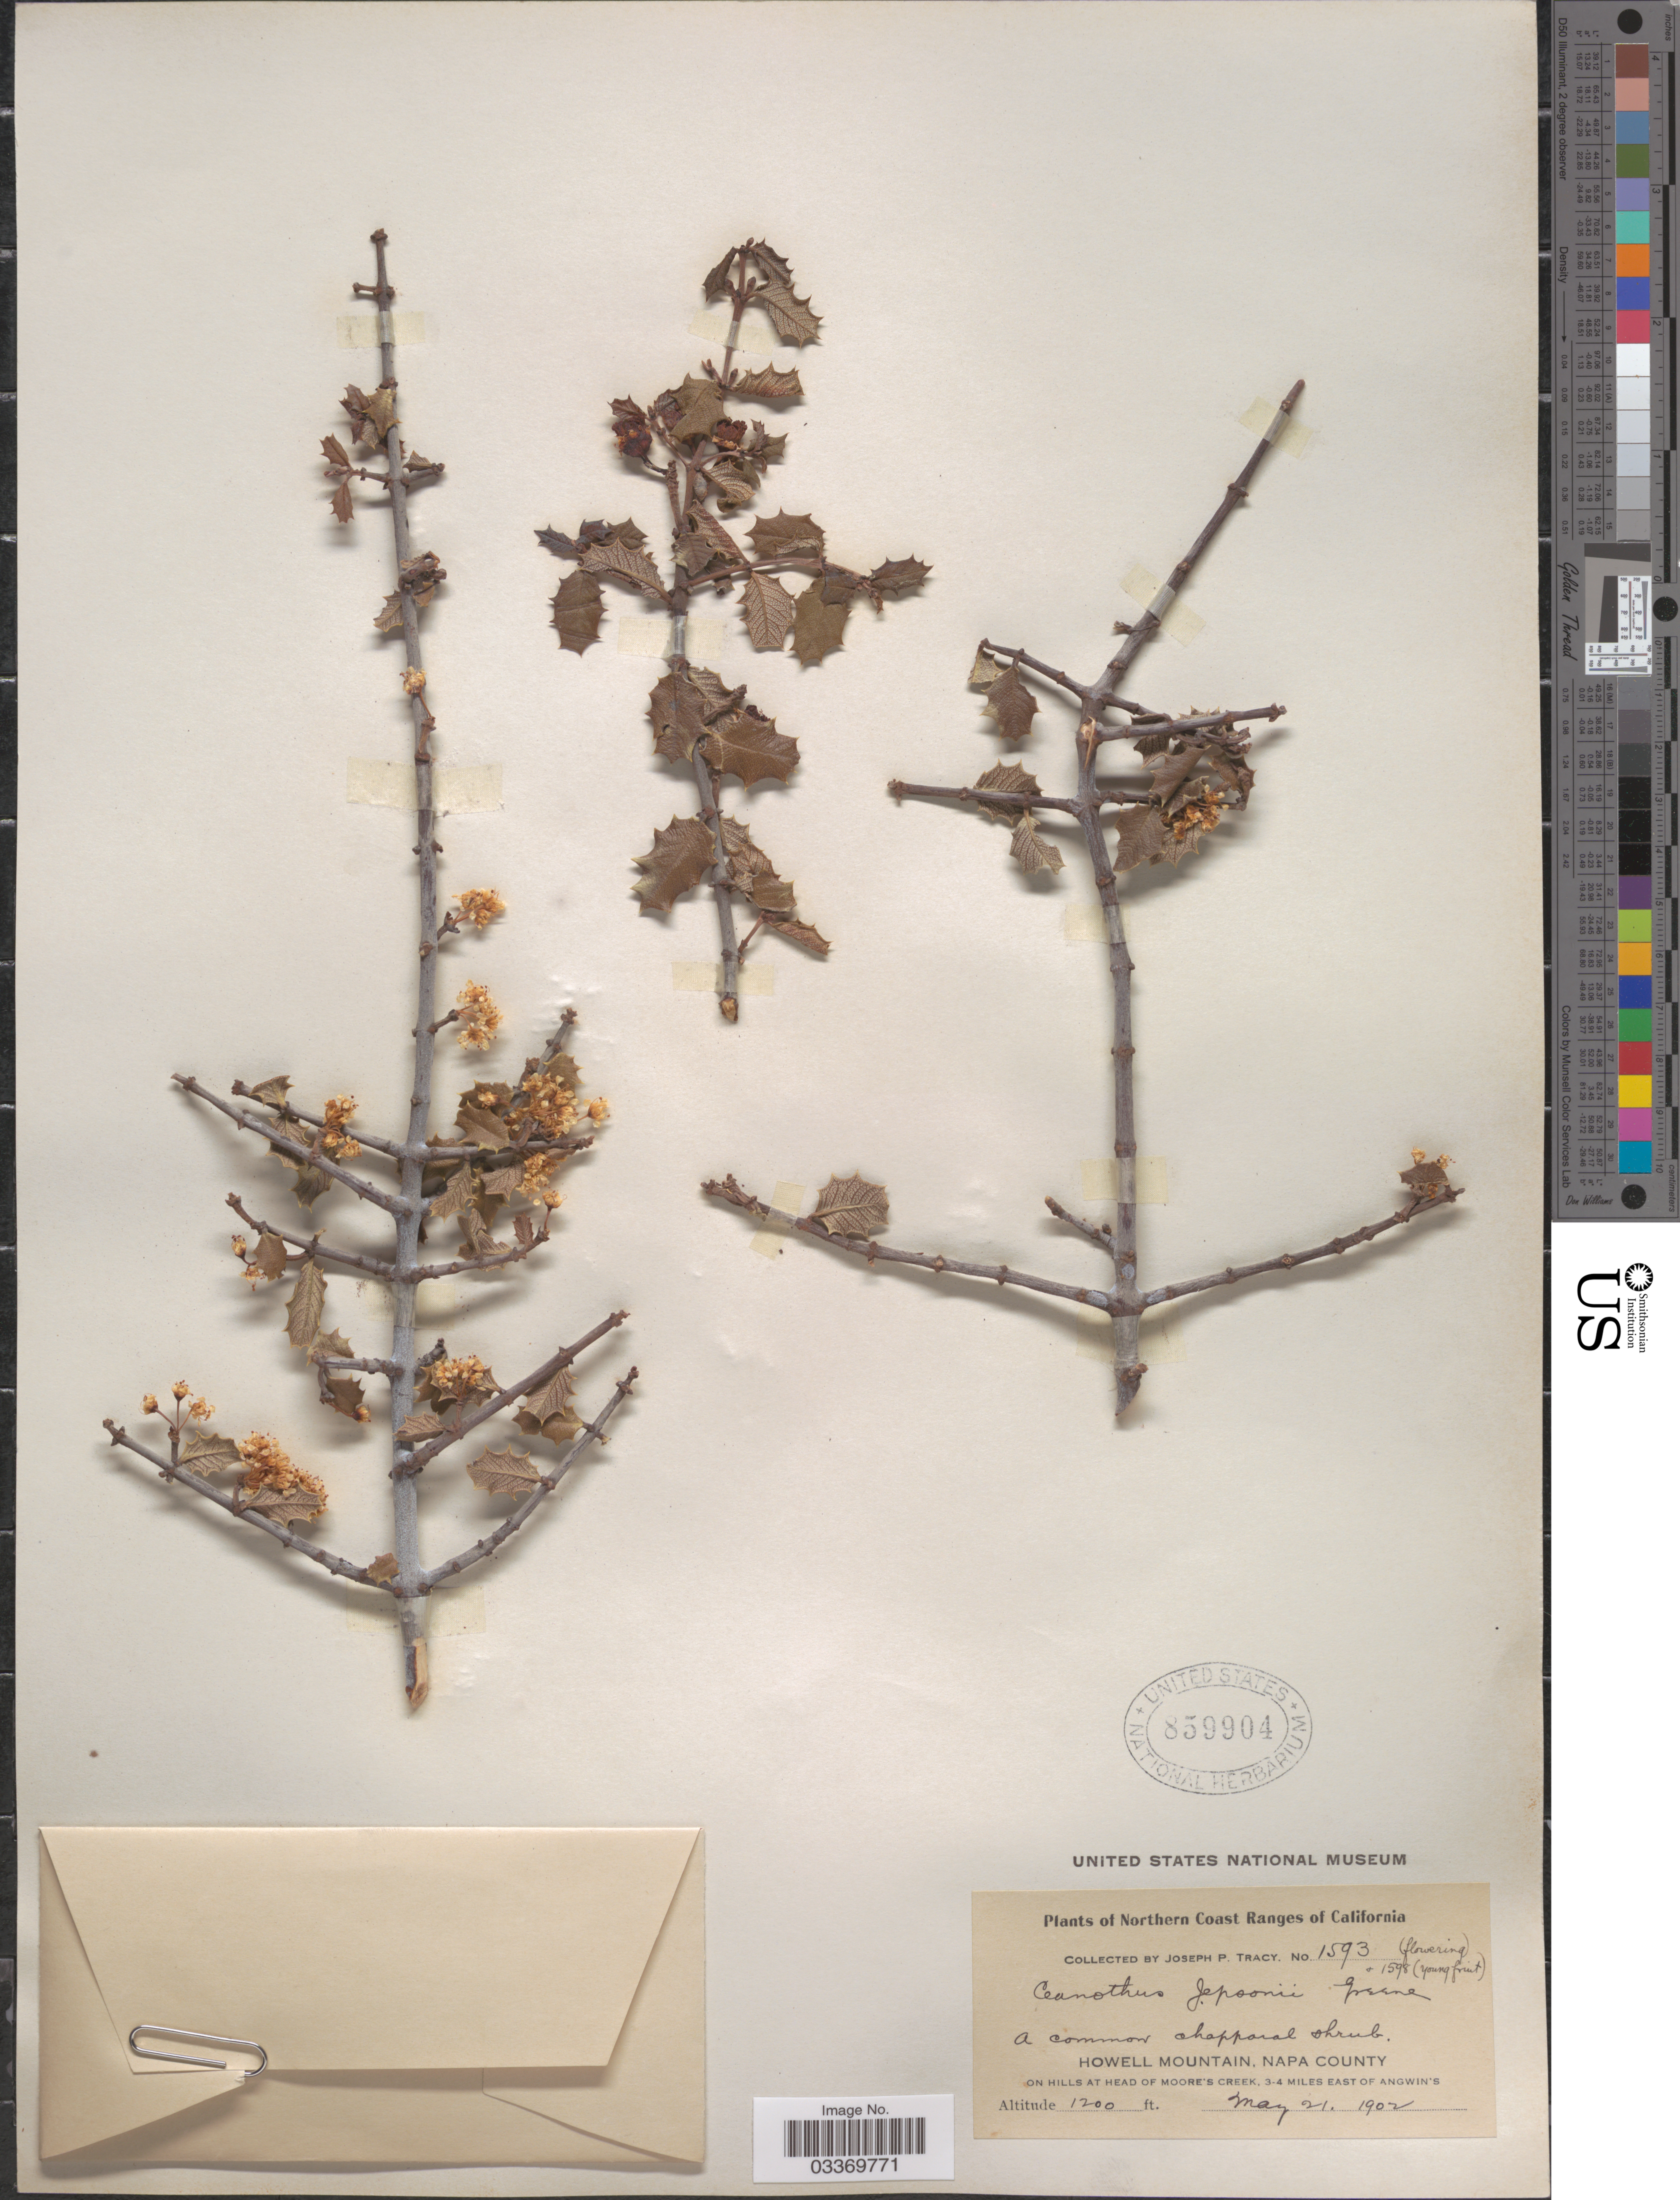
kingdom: Plantae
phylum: Tracheophyta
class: Magnoliopsida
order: Rosales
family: Rhamnaceae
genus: Ceanothus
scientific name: Ceanothus jepsonii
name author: Greene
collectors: J. Tracy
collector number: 1593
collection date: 1902-05-21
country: United States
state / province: California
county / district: Napa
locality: Northern Coast Ranges. Howell Mountain, Napa County. On hills at head of Moore's Creek, 3-4 miles east of Angwin's.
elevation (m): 366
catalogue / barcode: US 859904